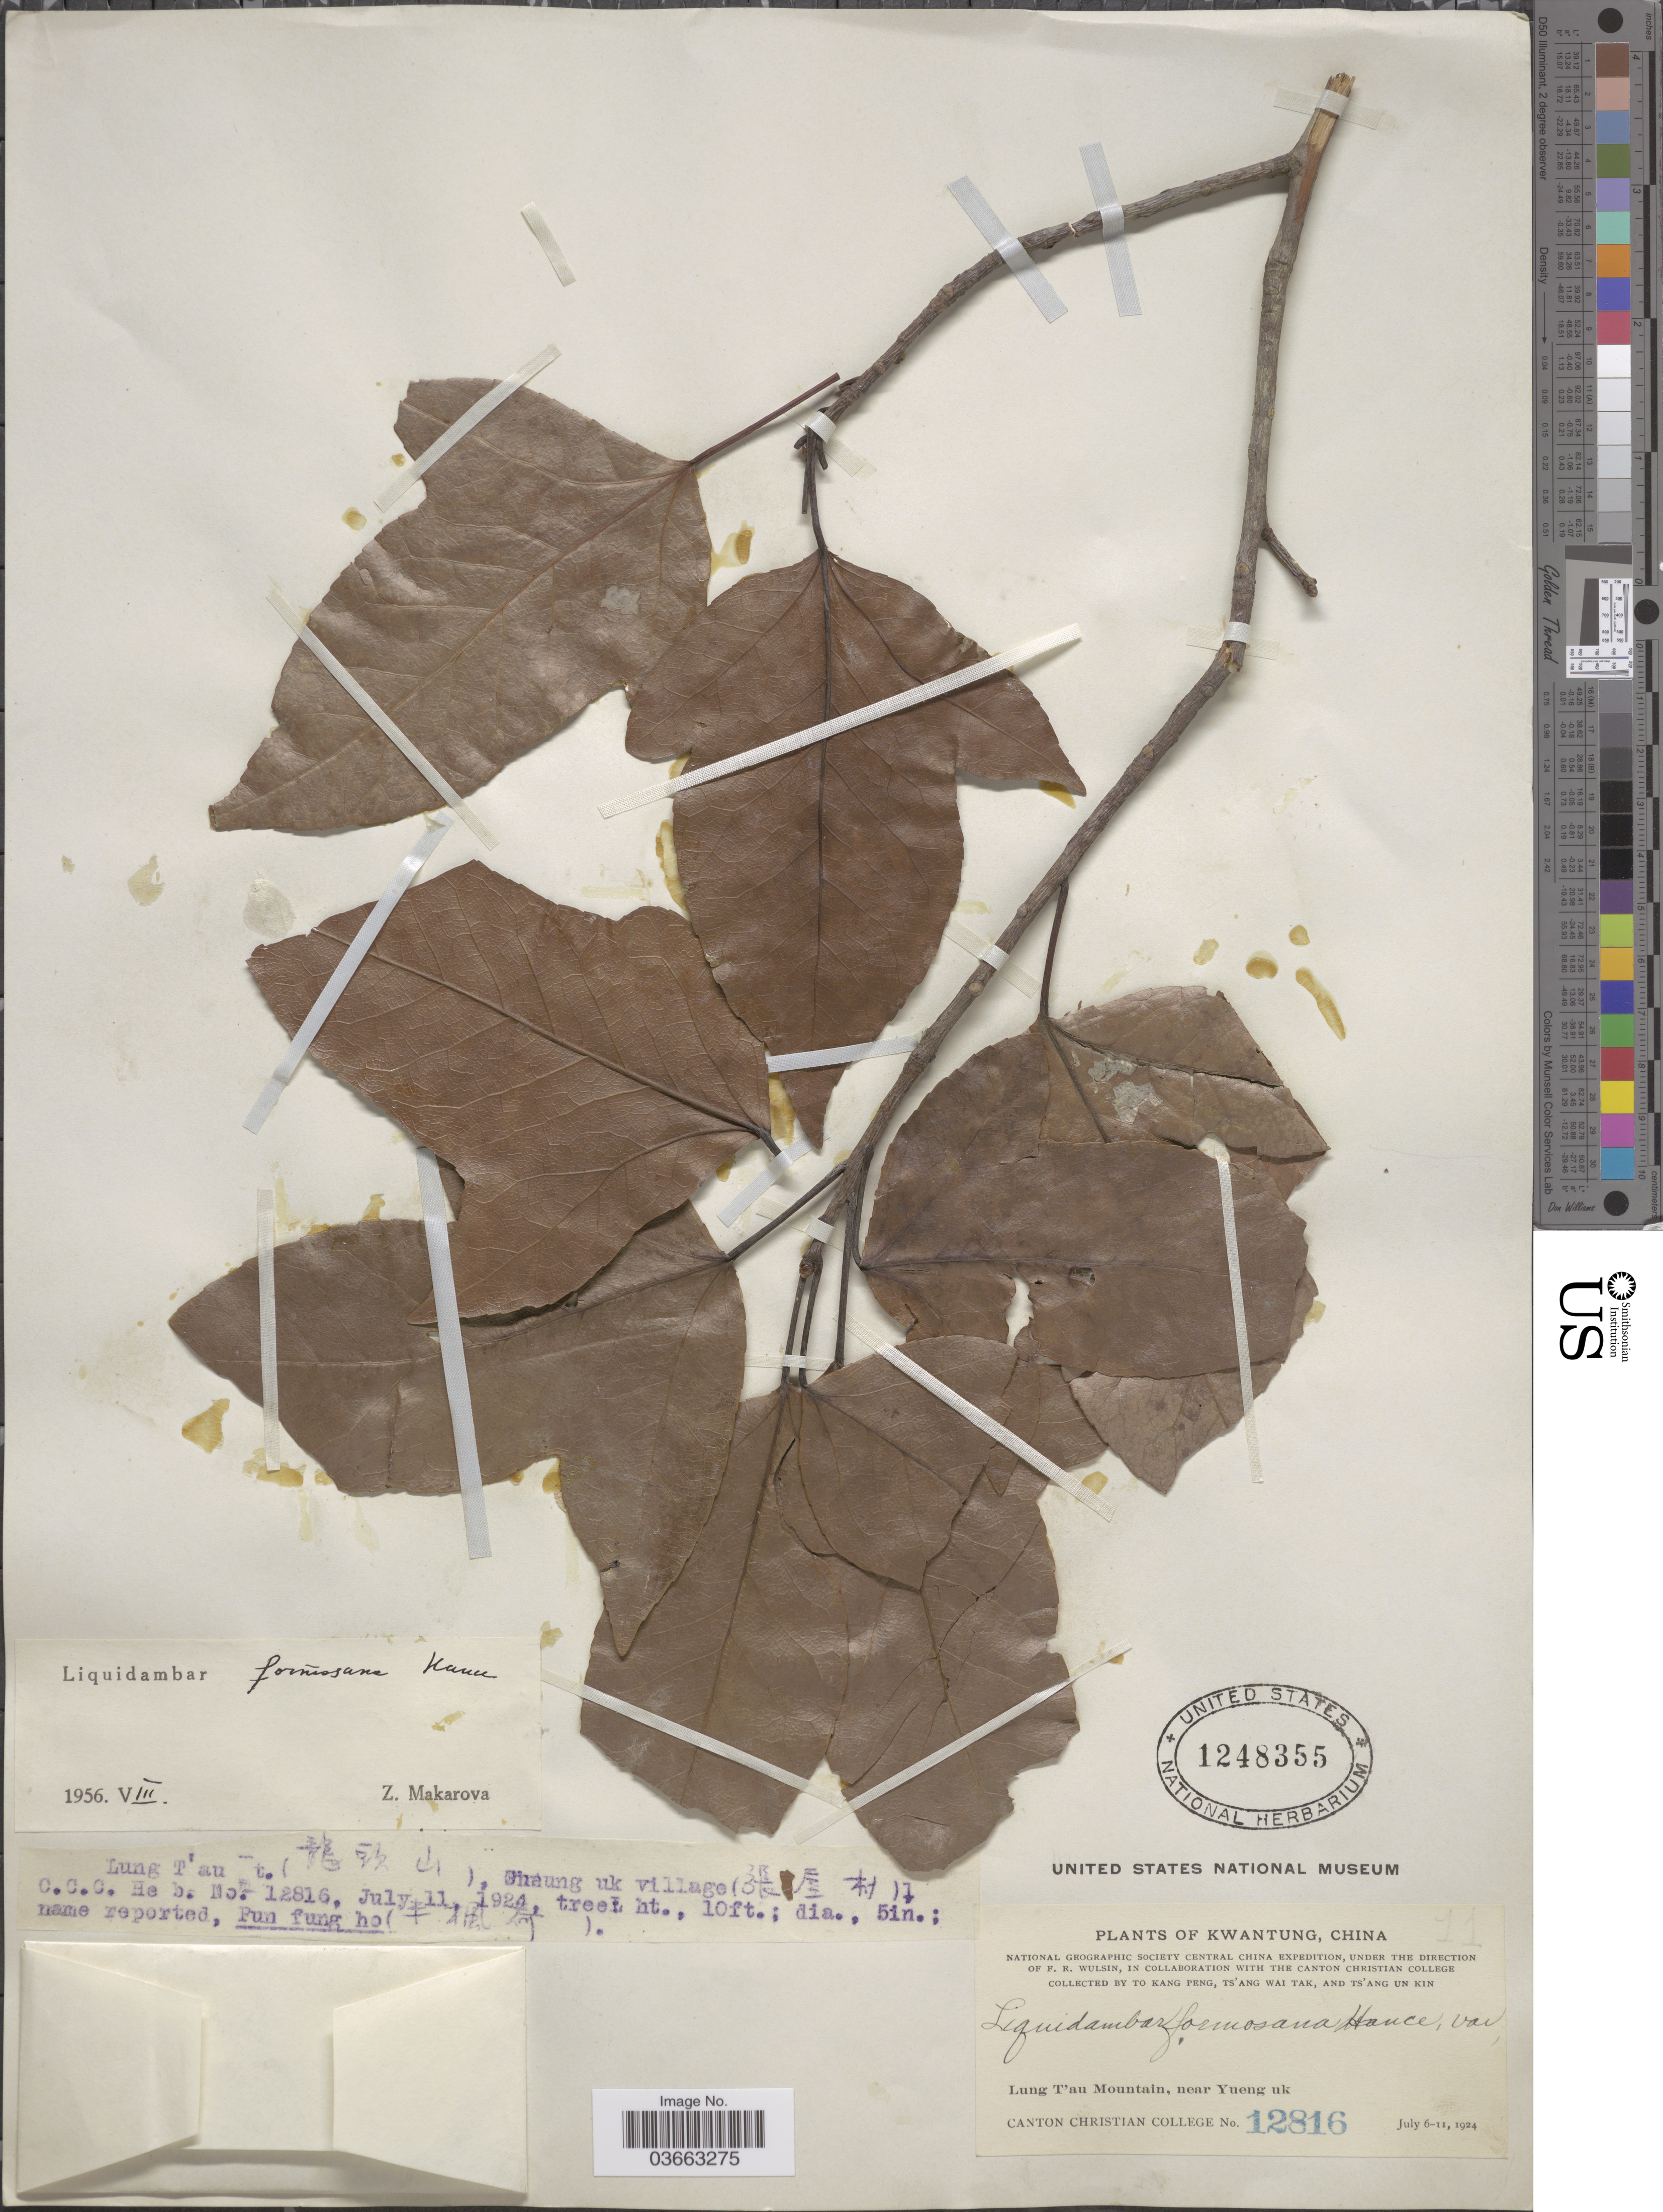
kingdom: Plantae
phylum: Tracheophyta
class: Magnoliopsida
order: Saxifragales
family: Altingiaceae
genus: Liquidambar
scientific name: Liquidambar formosana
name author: Hance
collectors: To Kang P'eng, W. T. Tsang & Ts' Ang Un Kin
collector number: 12816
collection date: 1924-07-11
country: China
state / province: Guangdong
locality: Kwangtung. Lung T'au Mountain, near Yeung uk. (X), Chaung* uk village (X).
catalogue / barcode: US 1248355